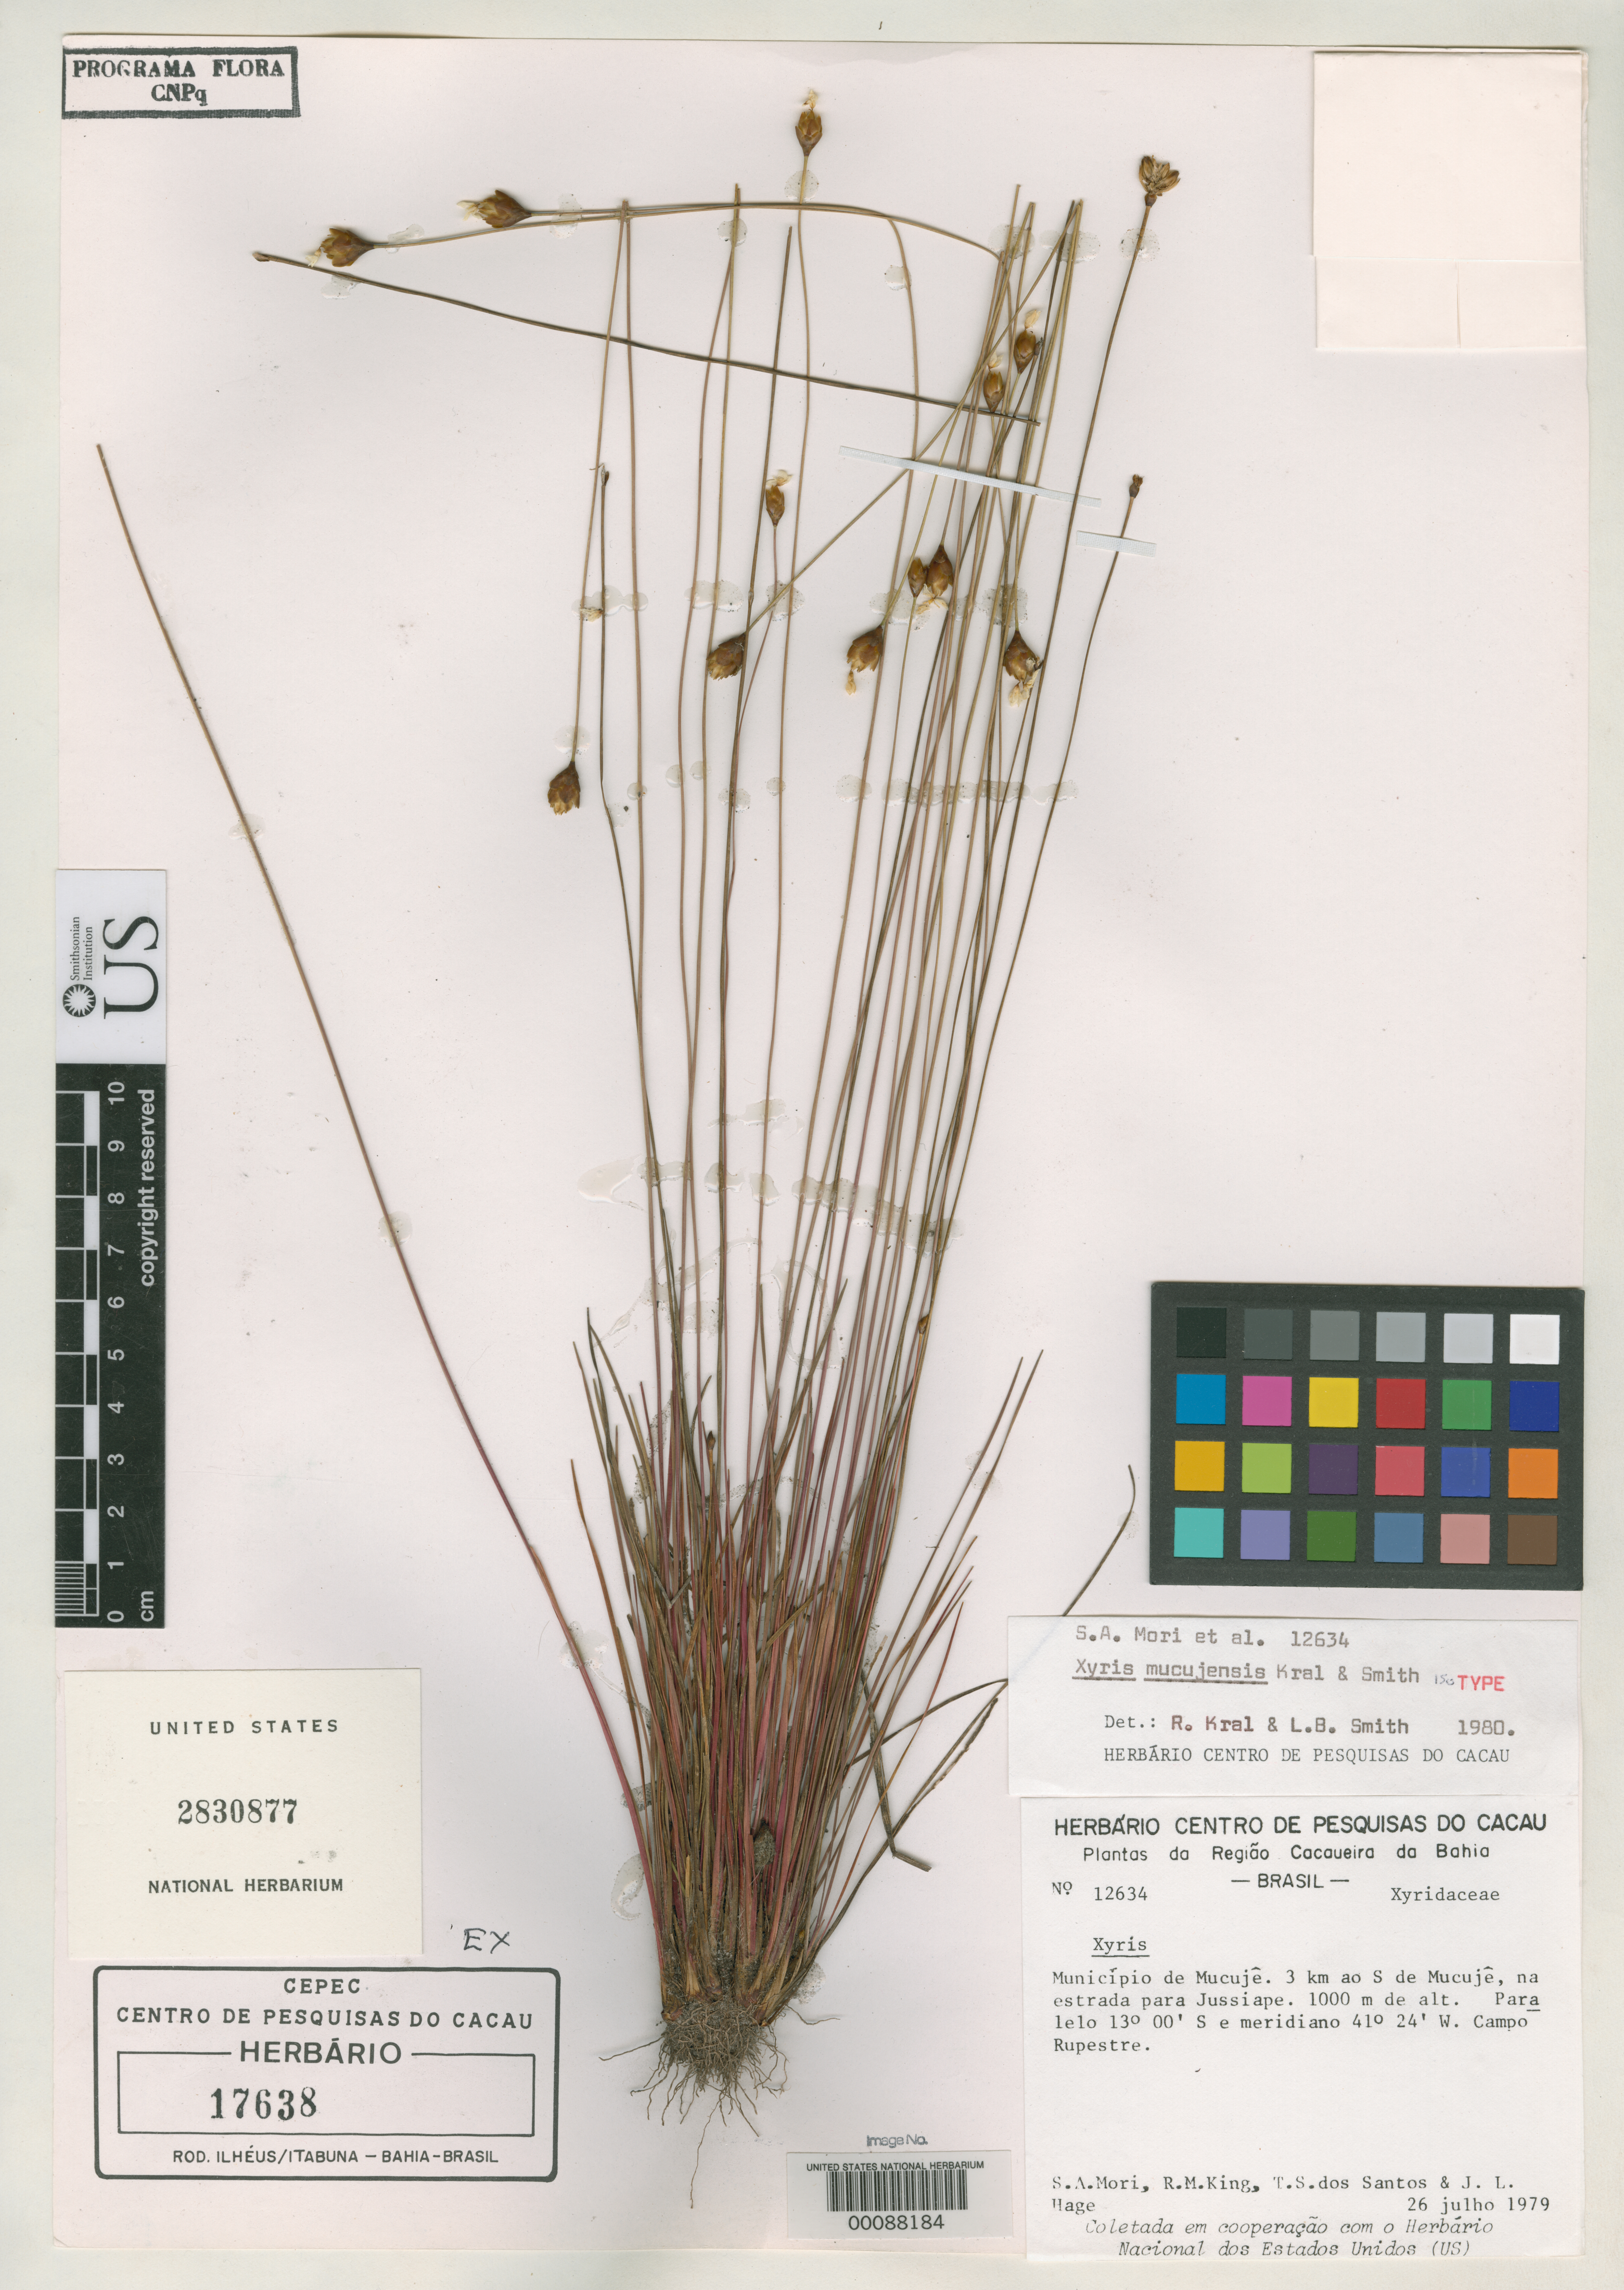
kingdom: Plantae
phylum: Tracheophyta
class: Liliopsida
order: Poales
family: Xyridaceae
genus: Xyris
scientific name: Xyris mucujensis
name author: Kral & L.B. Sm.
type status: Isotype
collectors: S. Mori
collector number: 12634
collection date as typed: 26 Jul 1979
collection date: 1979-07-26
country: Brazil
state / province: Bahia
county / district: Mucugê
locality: S of Mucuje.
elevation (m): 1000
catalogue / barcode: US 2830877